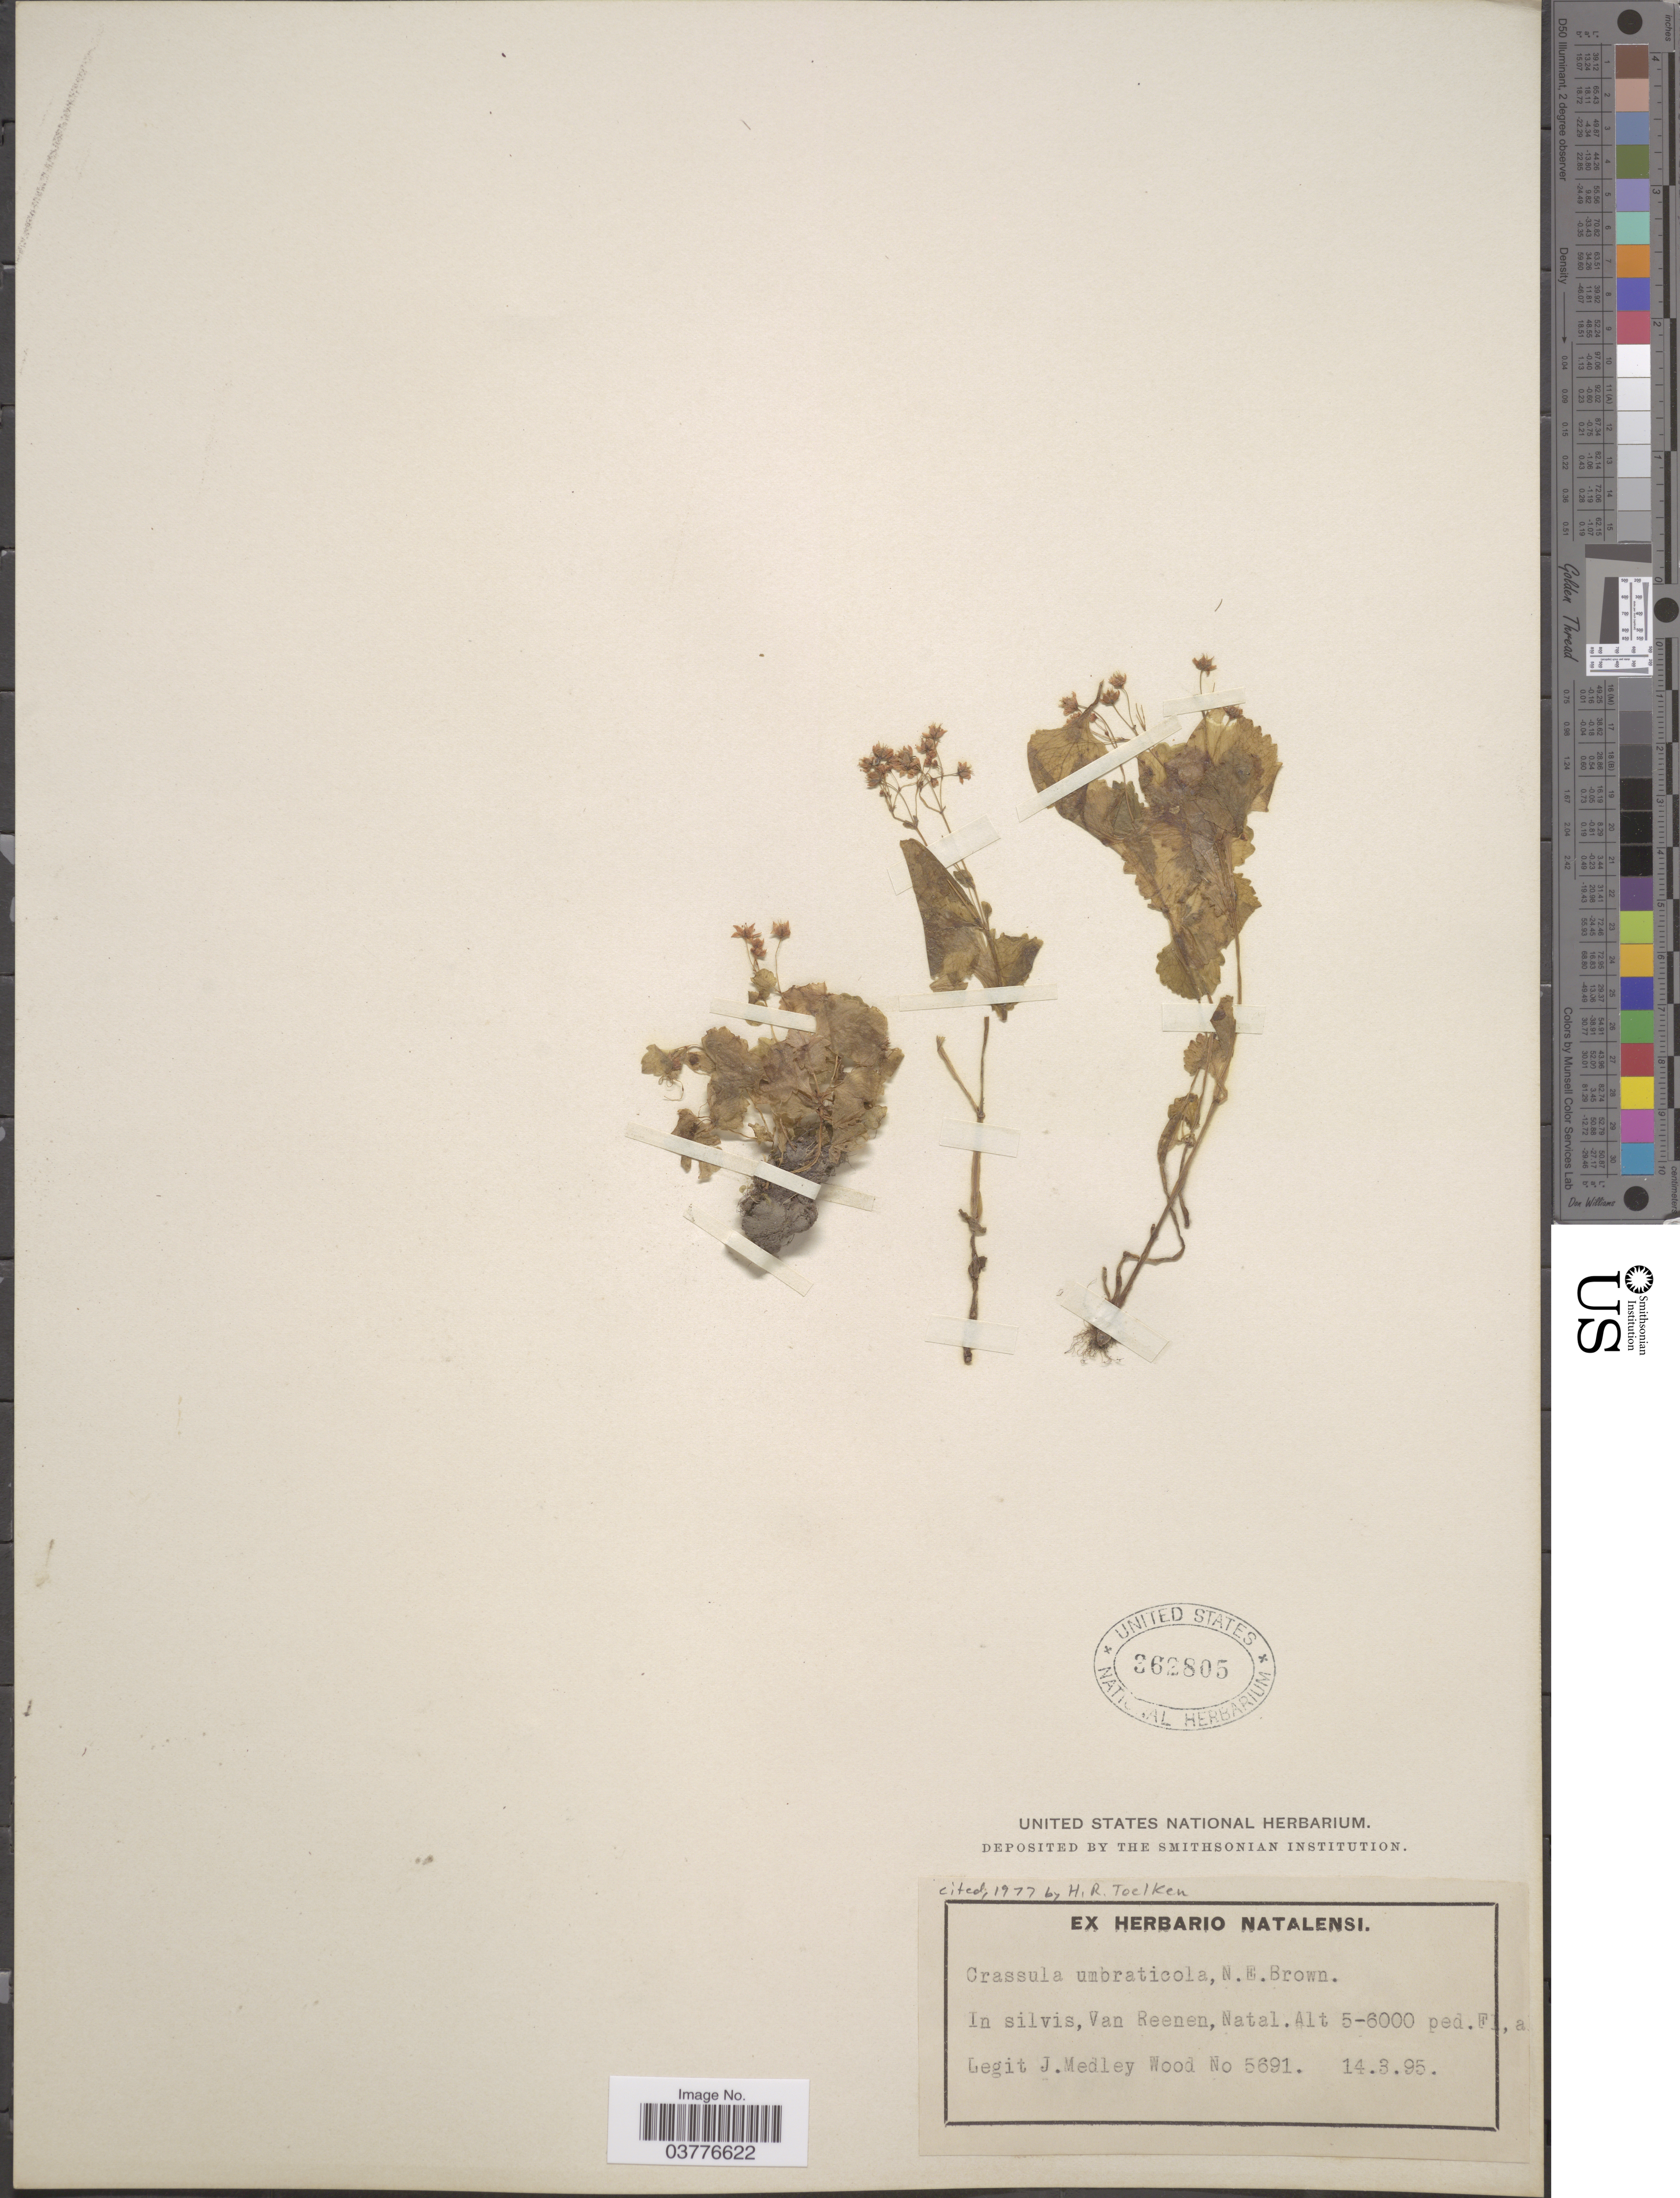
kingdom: Plantae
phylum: Tracheophyta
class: Magnoliopsida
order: Saxifragales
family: Crassulaceae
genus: Crassula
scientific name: Crassula umbraticola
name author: N.E. Br.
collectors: J. Medley Wood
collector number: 5691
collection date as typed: Transcribed d/m/y: 14/3/95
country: South Africa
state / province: KwaZulu-Natal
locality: In silvis, Van Reenen, Natal.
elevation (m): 1524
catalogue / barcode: US 362805